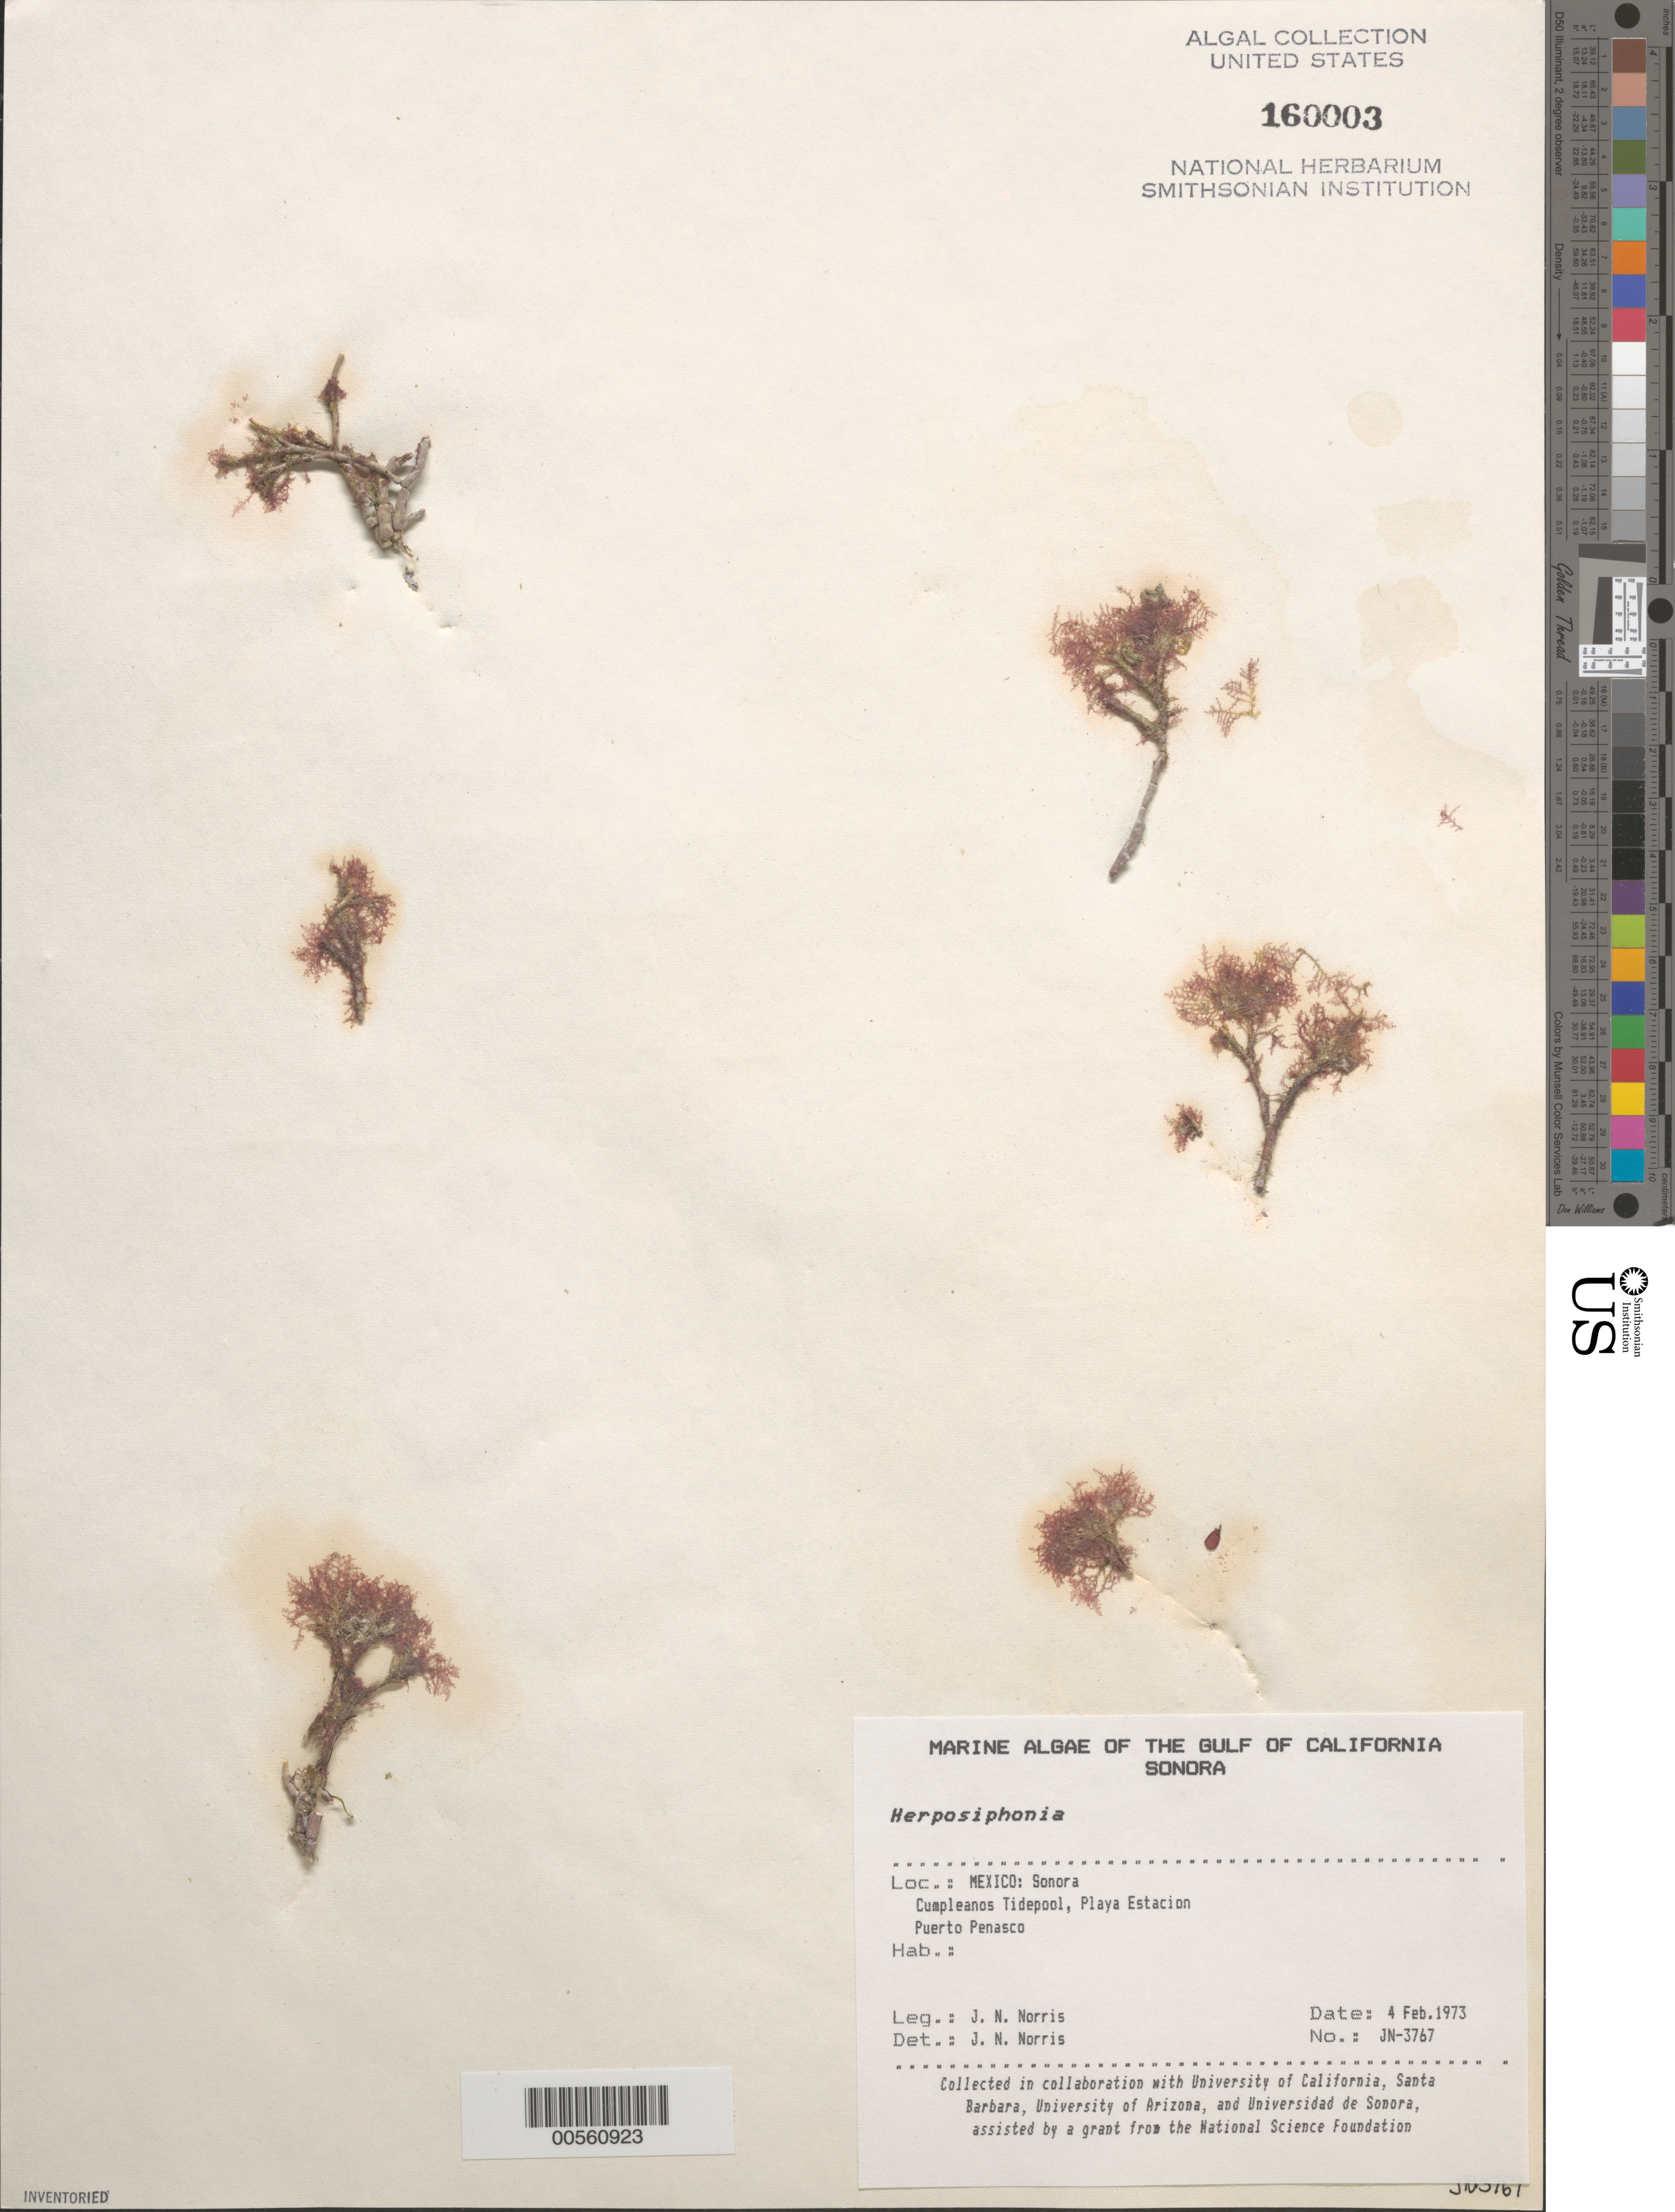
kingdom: Plantae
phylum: Rhodophyta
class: Florideophyceae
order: Ceramiales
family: Rhodomelaceae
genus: Herposiphonia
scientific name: Herposiphonia sp.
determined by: Norris, James N.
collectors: J. N. Norris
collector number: JN-3767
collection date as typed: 04 Feb 1973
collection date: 1973-02-04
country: Mexico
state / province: Sonora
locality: Playa Estacion, Puerto Penasco, Cumpleanos tide pool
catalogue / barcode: US 160003